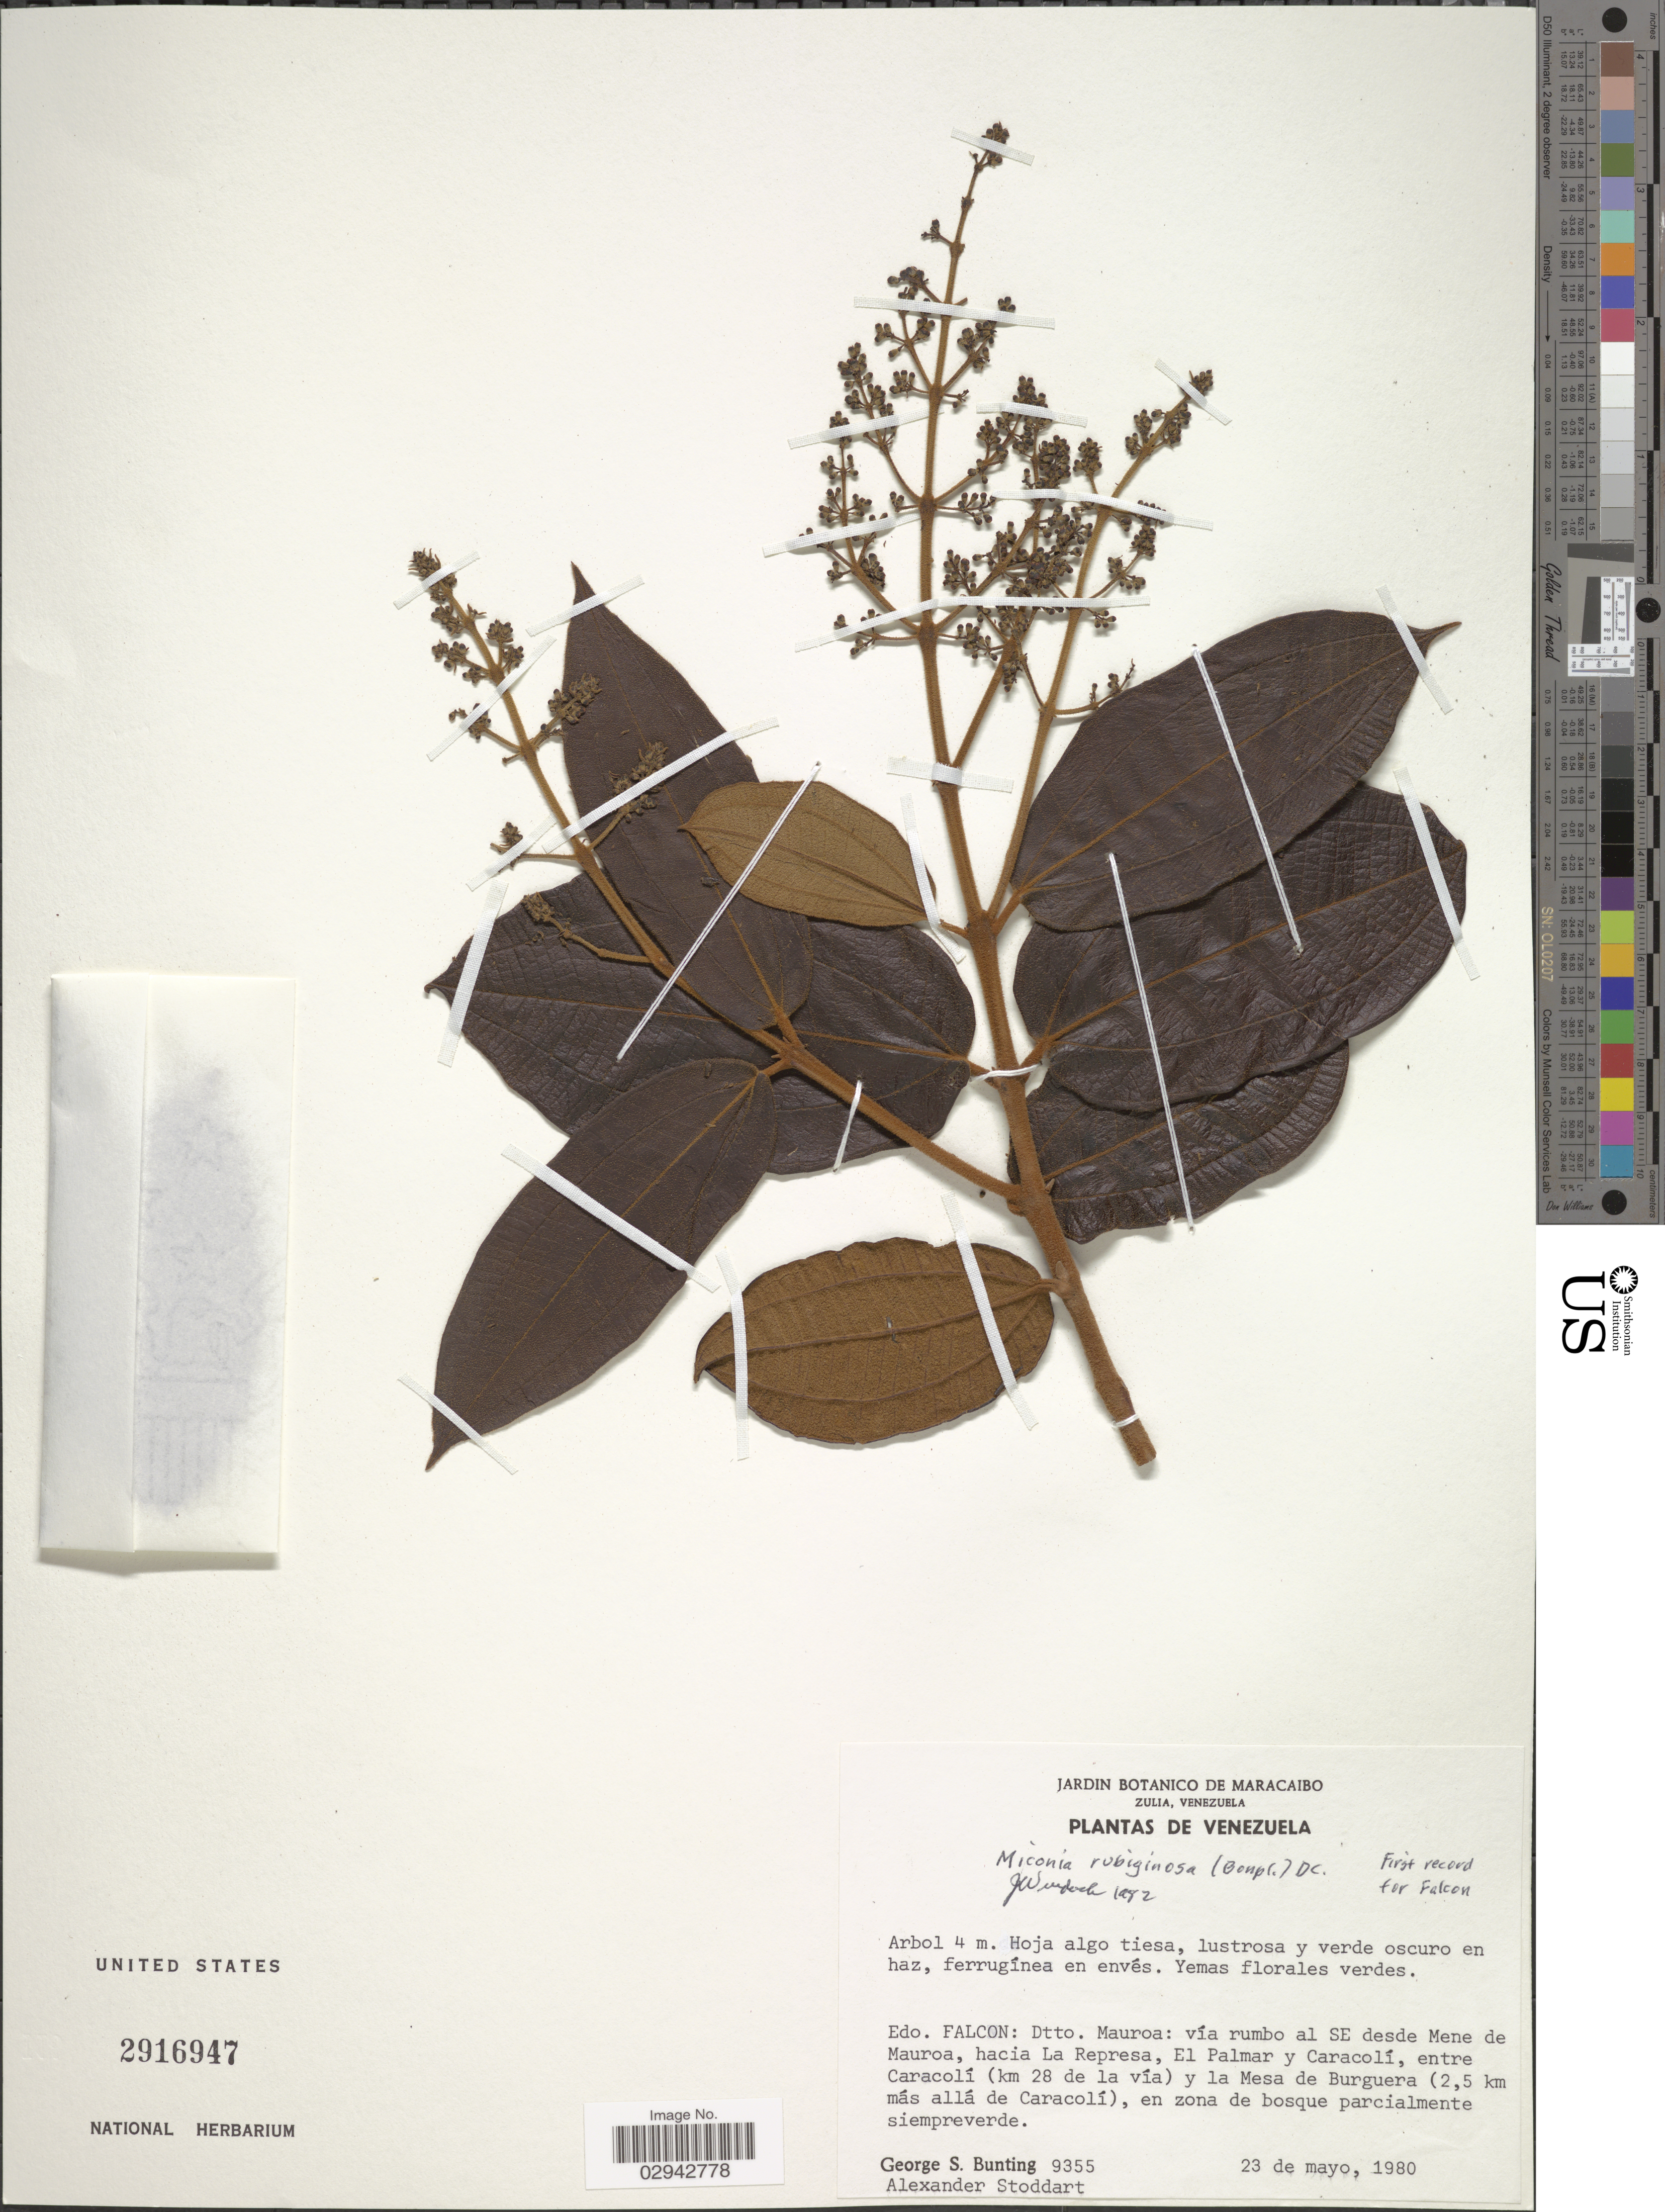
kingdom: Plantae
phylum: Tracheophyta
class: Magnoliopsida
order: Myrtales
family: Melastomataceae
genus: Miconia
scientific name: Miconia rubiginosa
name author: (Bonpl.) DC.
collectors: G. S. Bunting & A. Stoddart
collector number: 9355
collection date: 1980-05-23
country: Venezuela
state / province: Falcón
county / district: Mauroa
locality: Dtto. Mauroa: vía rumbo al SE desde Mene de Mauroa, hacia La Represa, El Palmar y Caracolí, entre Caracolí (km 28 de la vía) y la Mesa de Burguera (2.5 km más allá de Caracolí).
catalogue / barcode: US 2916947